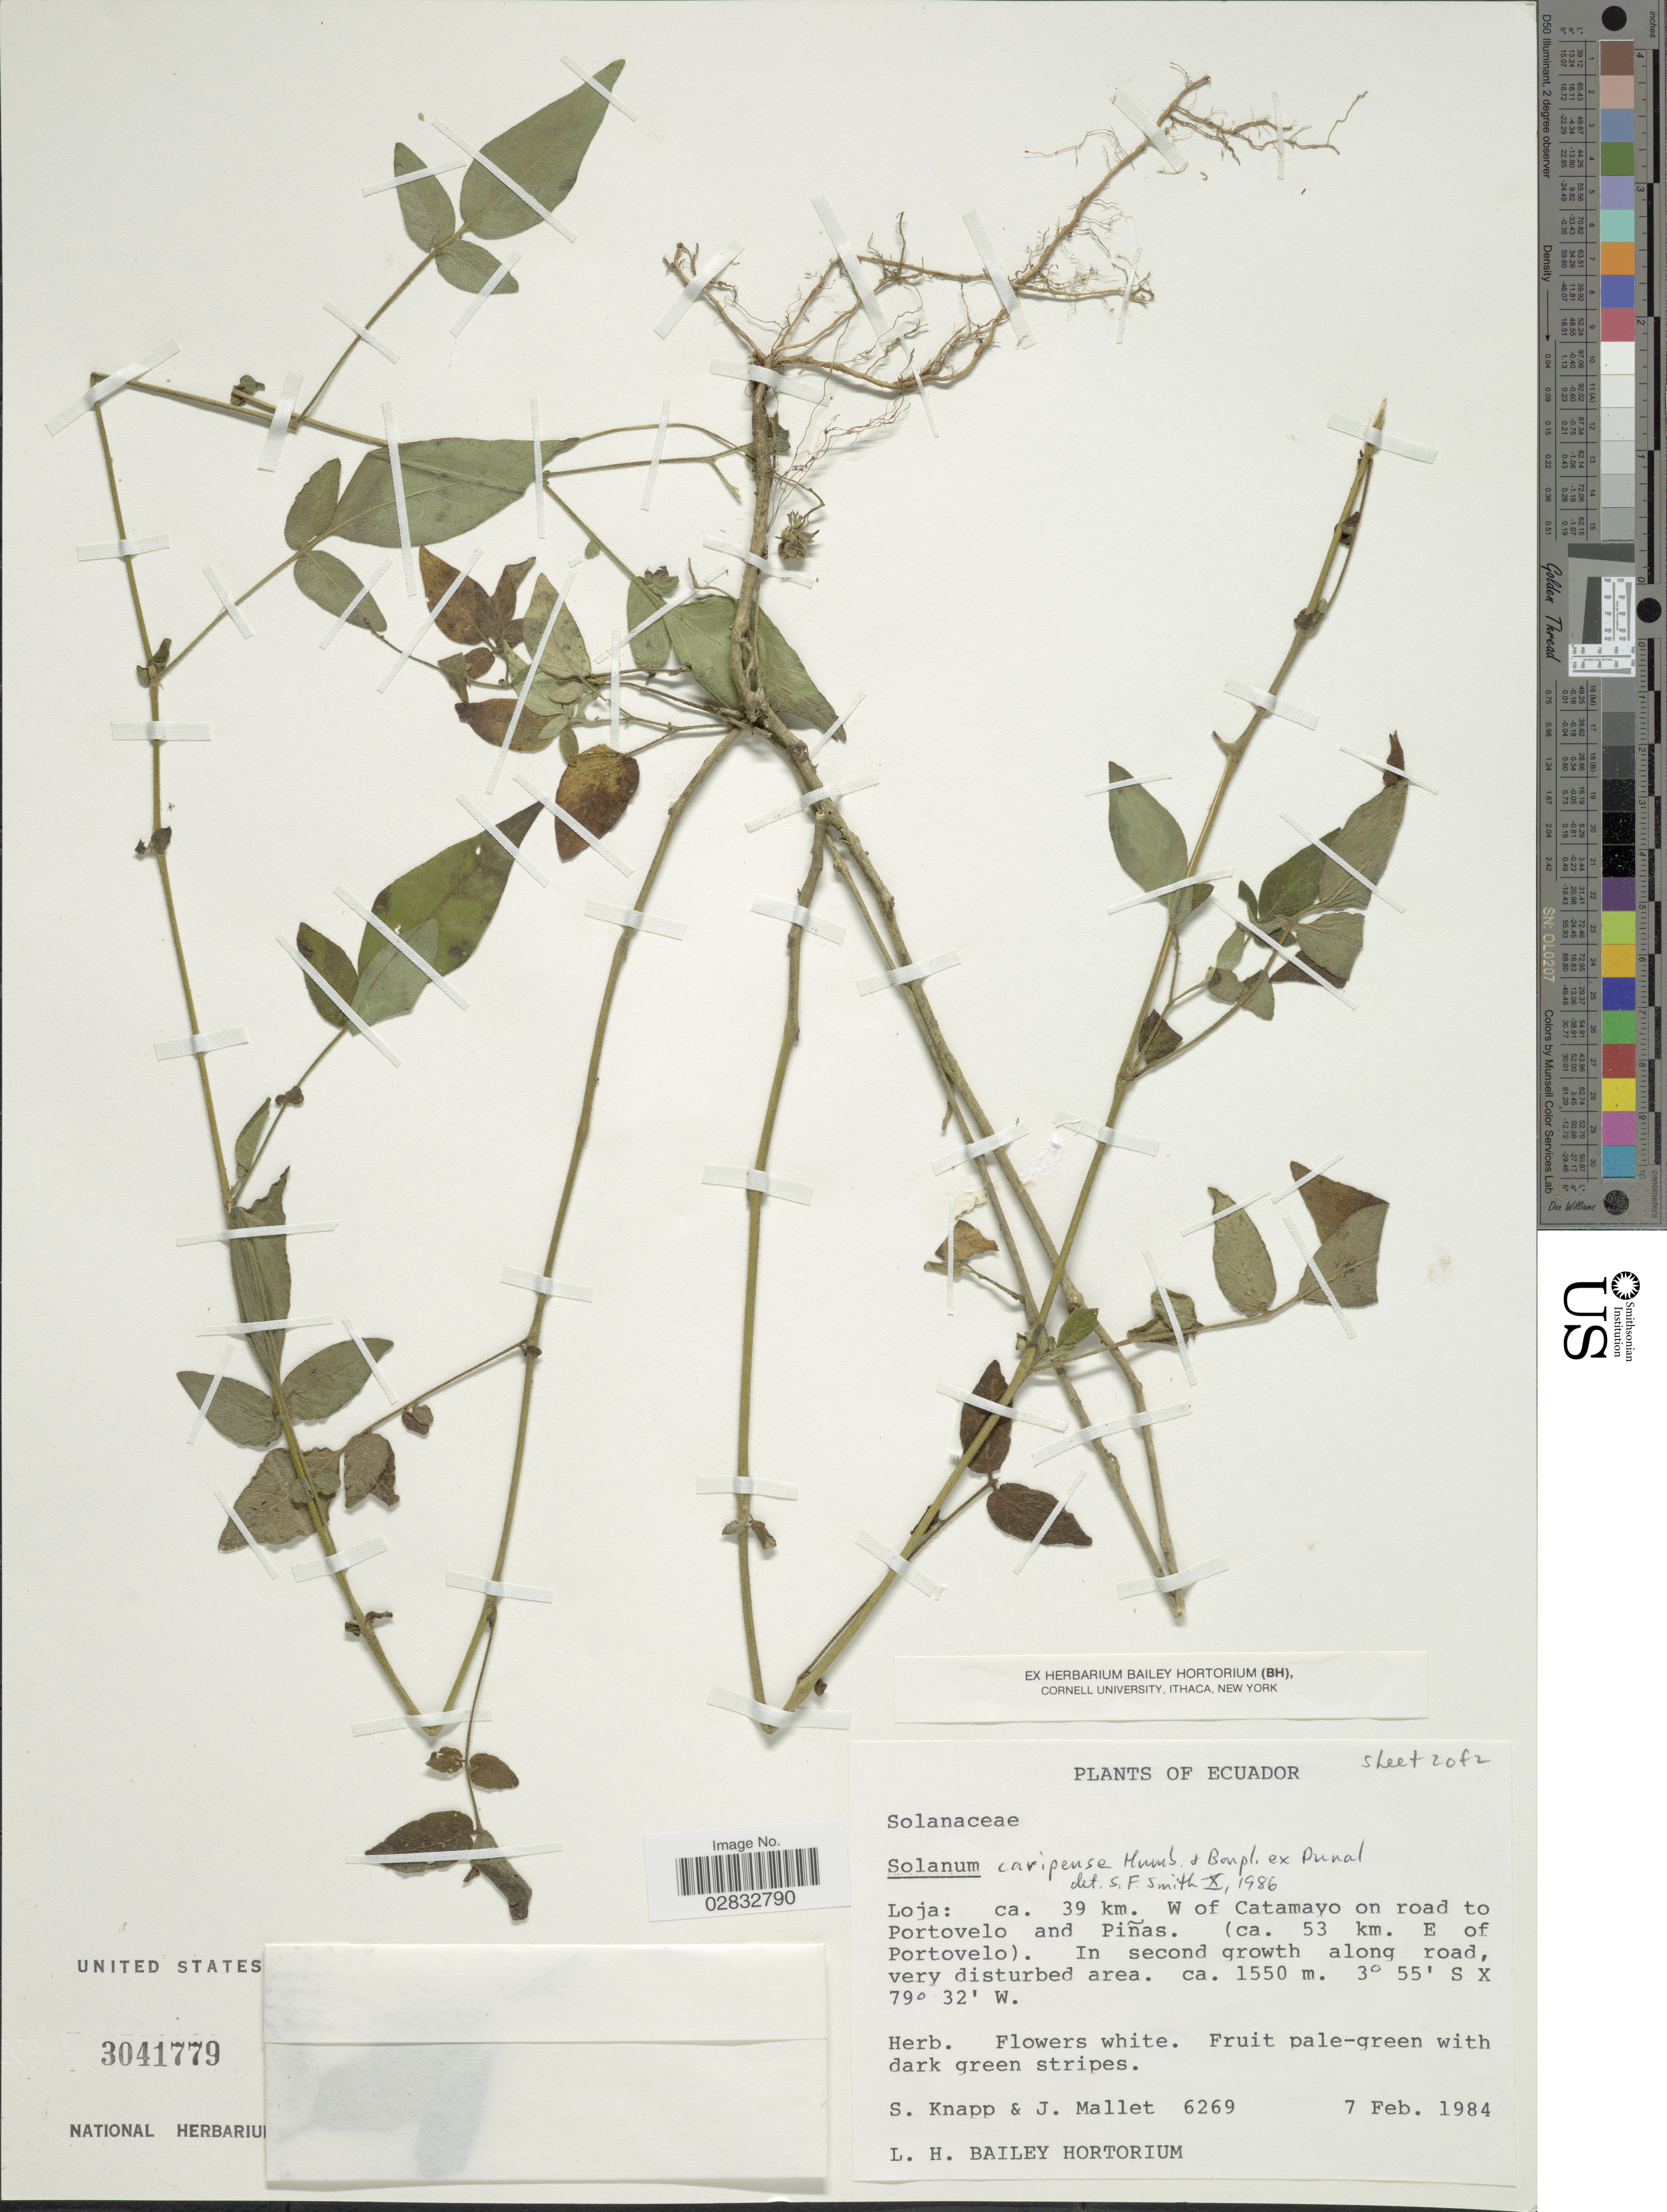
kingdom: Plantae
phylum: Tracheophyta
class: Magnoliopsida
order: Solanales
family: Solanaceae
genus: Solanum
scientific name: Solanum caripense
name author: Humb. & Bonpl. ex Dunal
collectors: S. Knapp & J. Mallet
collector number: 6269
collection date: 1984-02-07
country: Ecuador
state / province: Loja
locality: Ca. 39 km. W of Catamayo on road to Portovelo and Piñas. (ca. 53 km. E of Portovelo).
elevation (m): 1550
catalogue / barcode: US 3041779